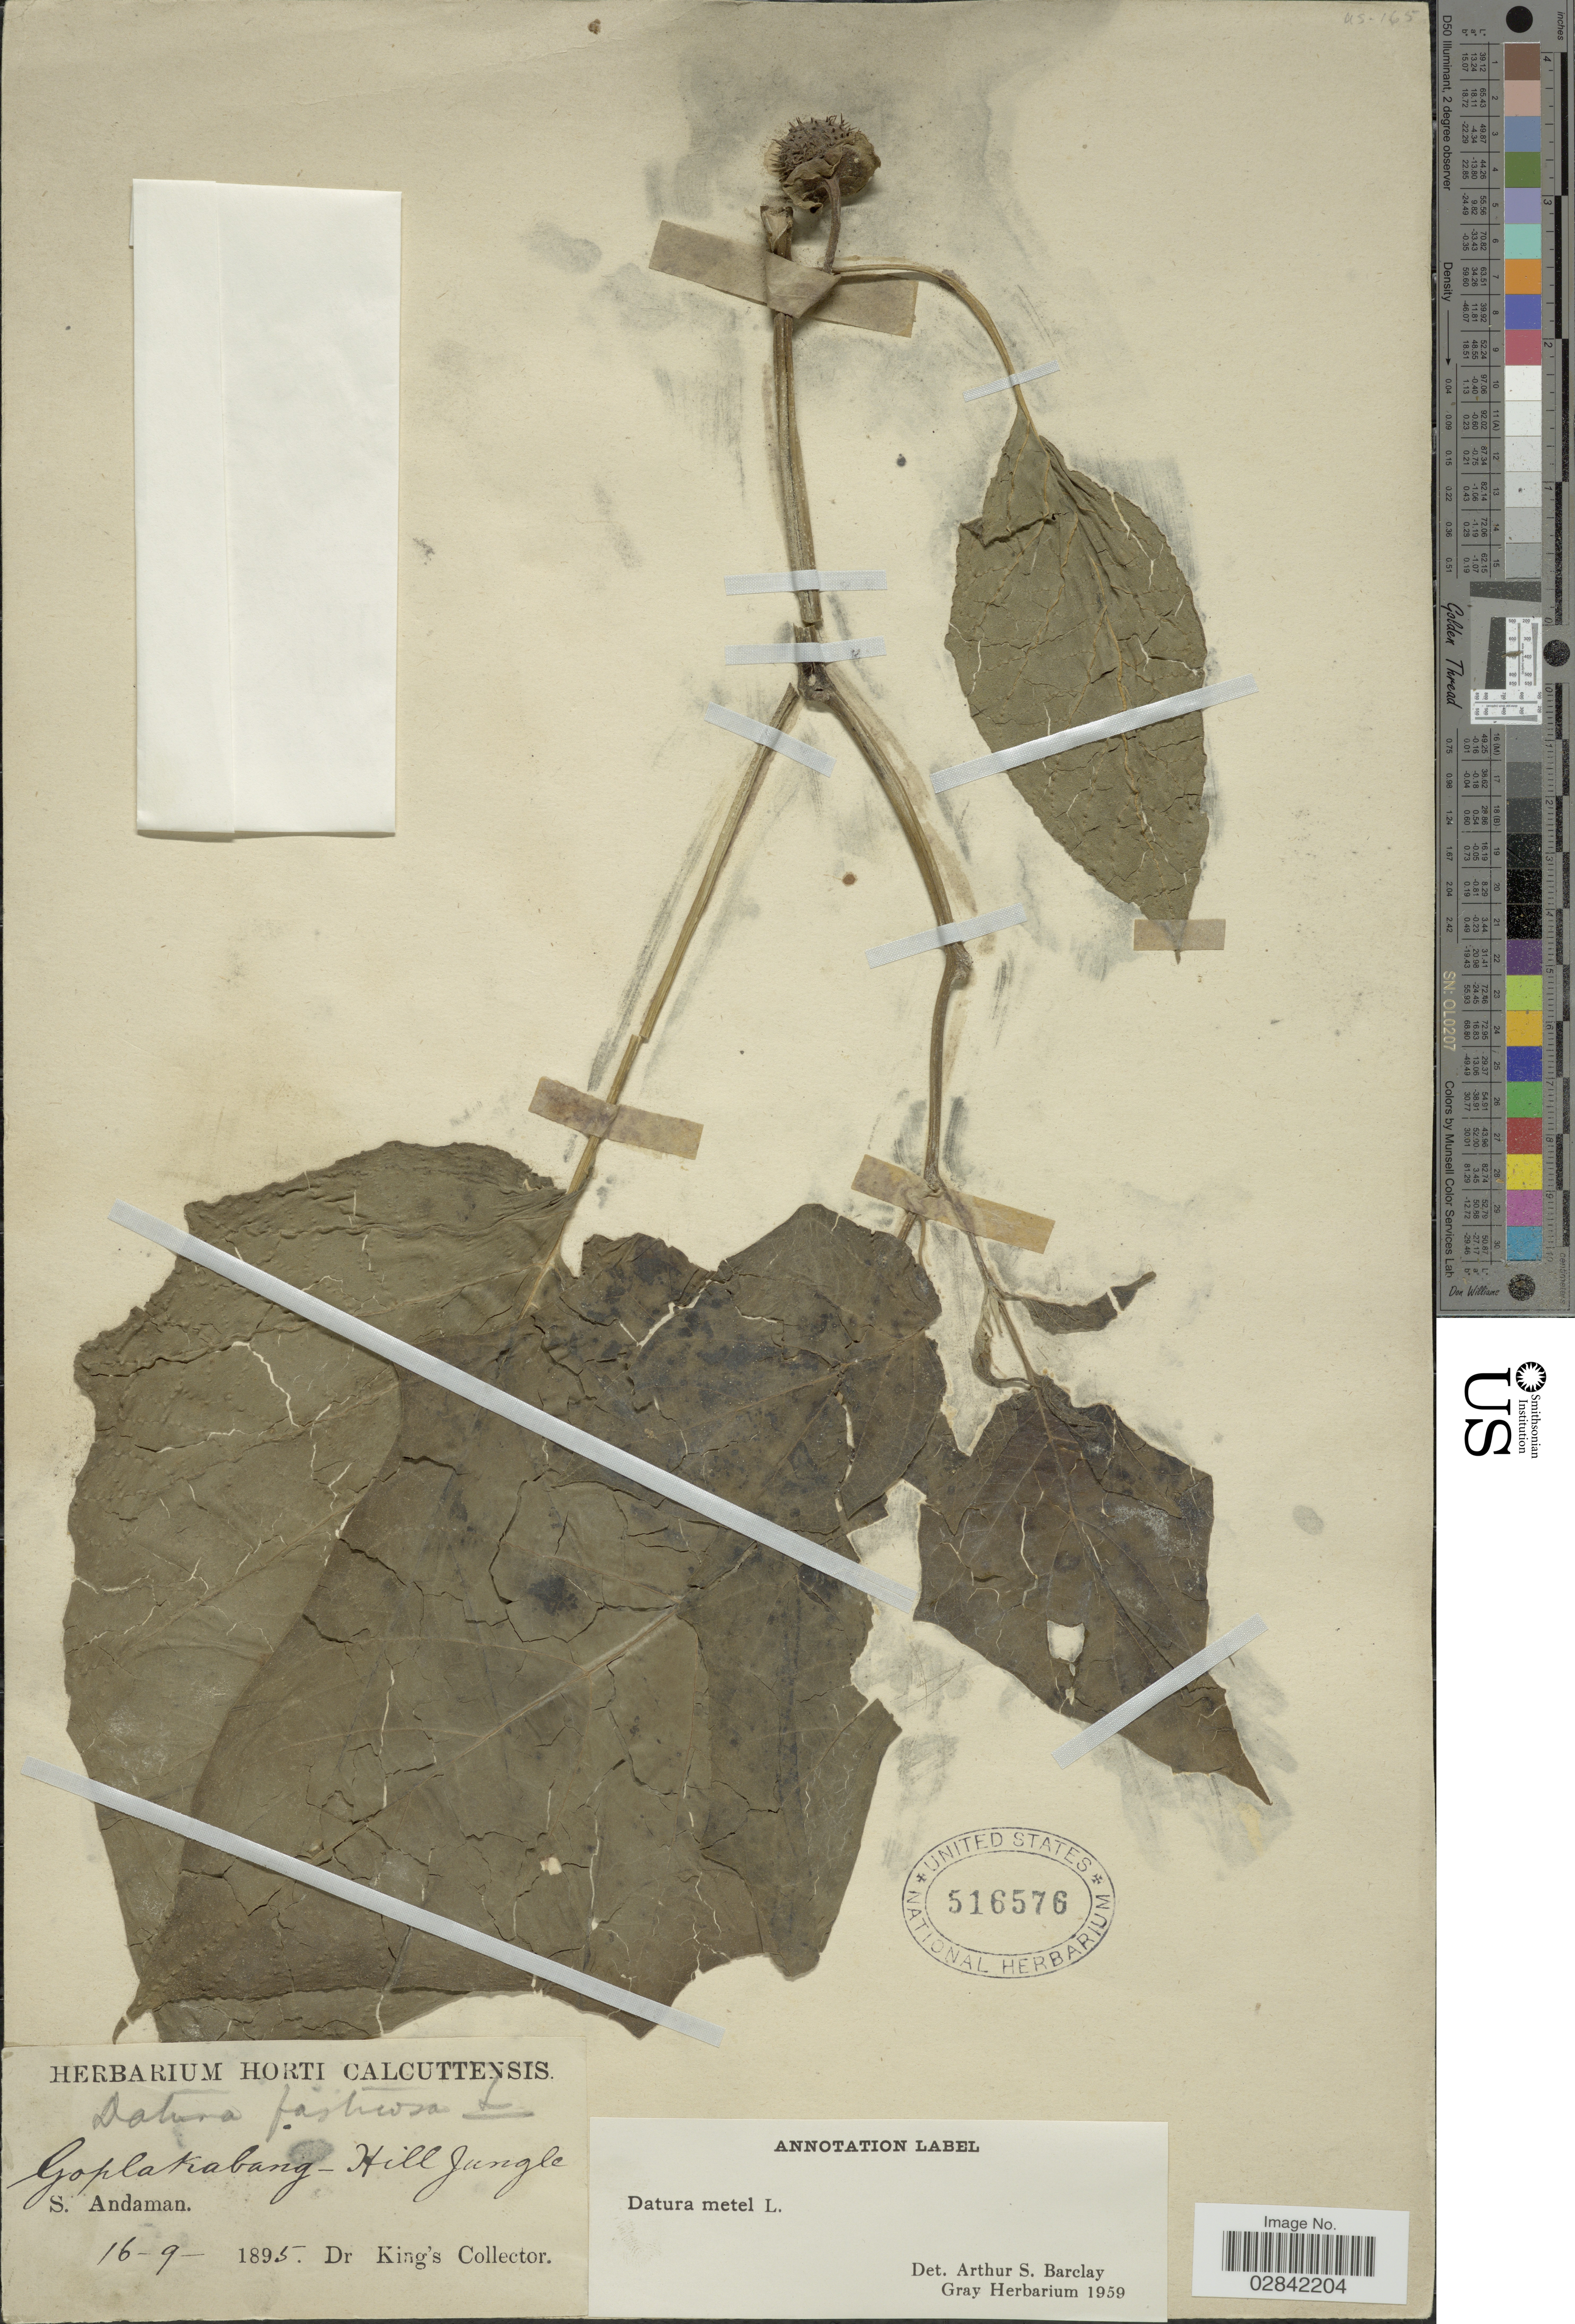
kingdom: Plantae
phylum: Tracheophyta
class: Magnoliopsida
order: Solanales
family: Solanaceae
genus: Datura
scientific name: Datura metel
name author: L.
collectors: Dr. King's collector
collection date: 1895-09-16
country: India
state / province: Andaman and Nicobar Islands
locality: Goplakabang - Hill Jungle, S. Andaman.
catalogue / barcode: US 516576